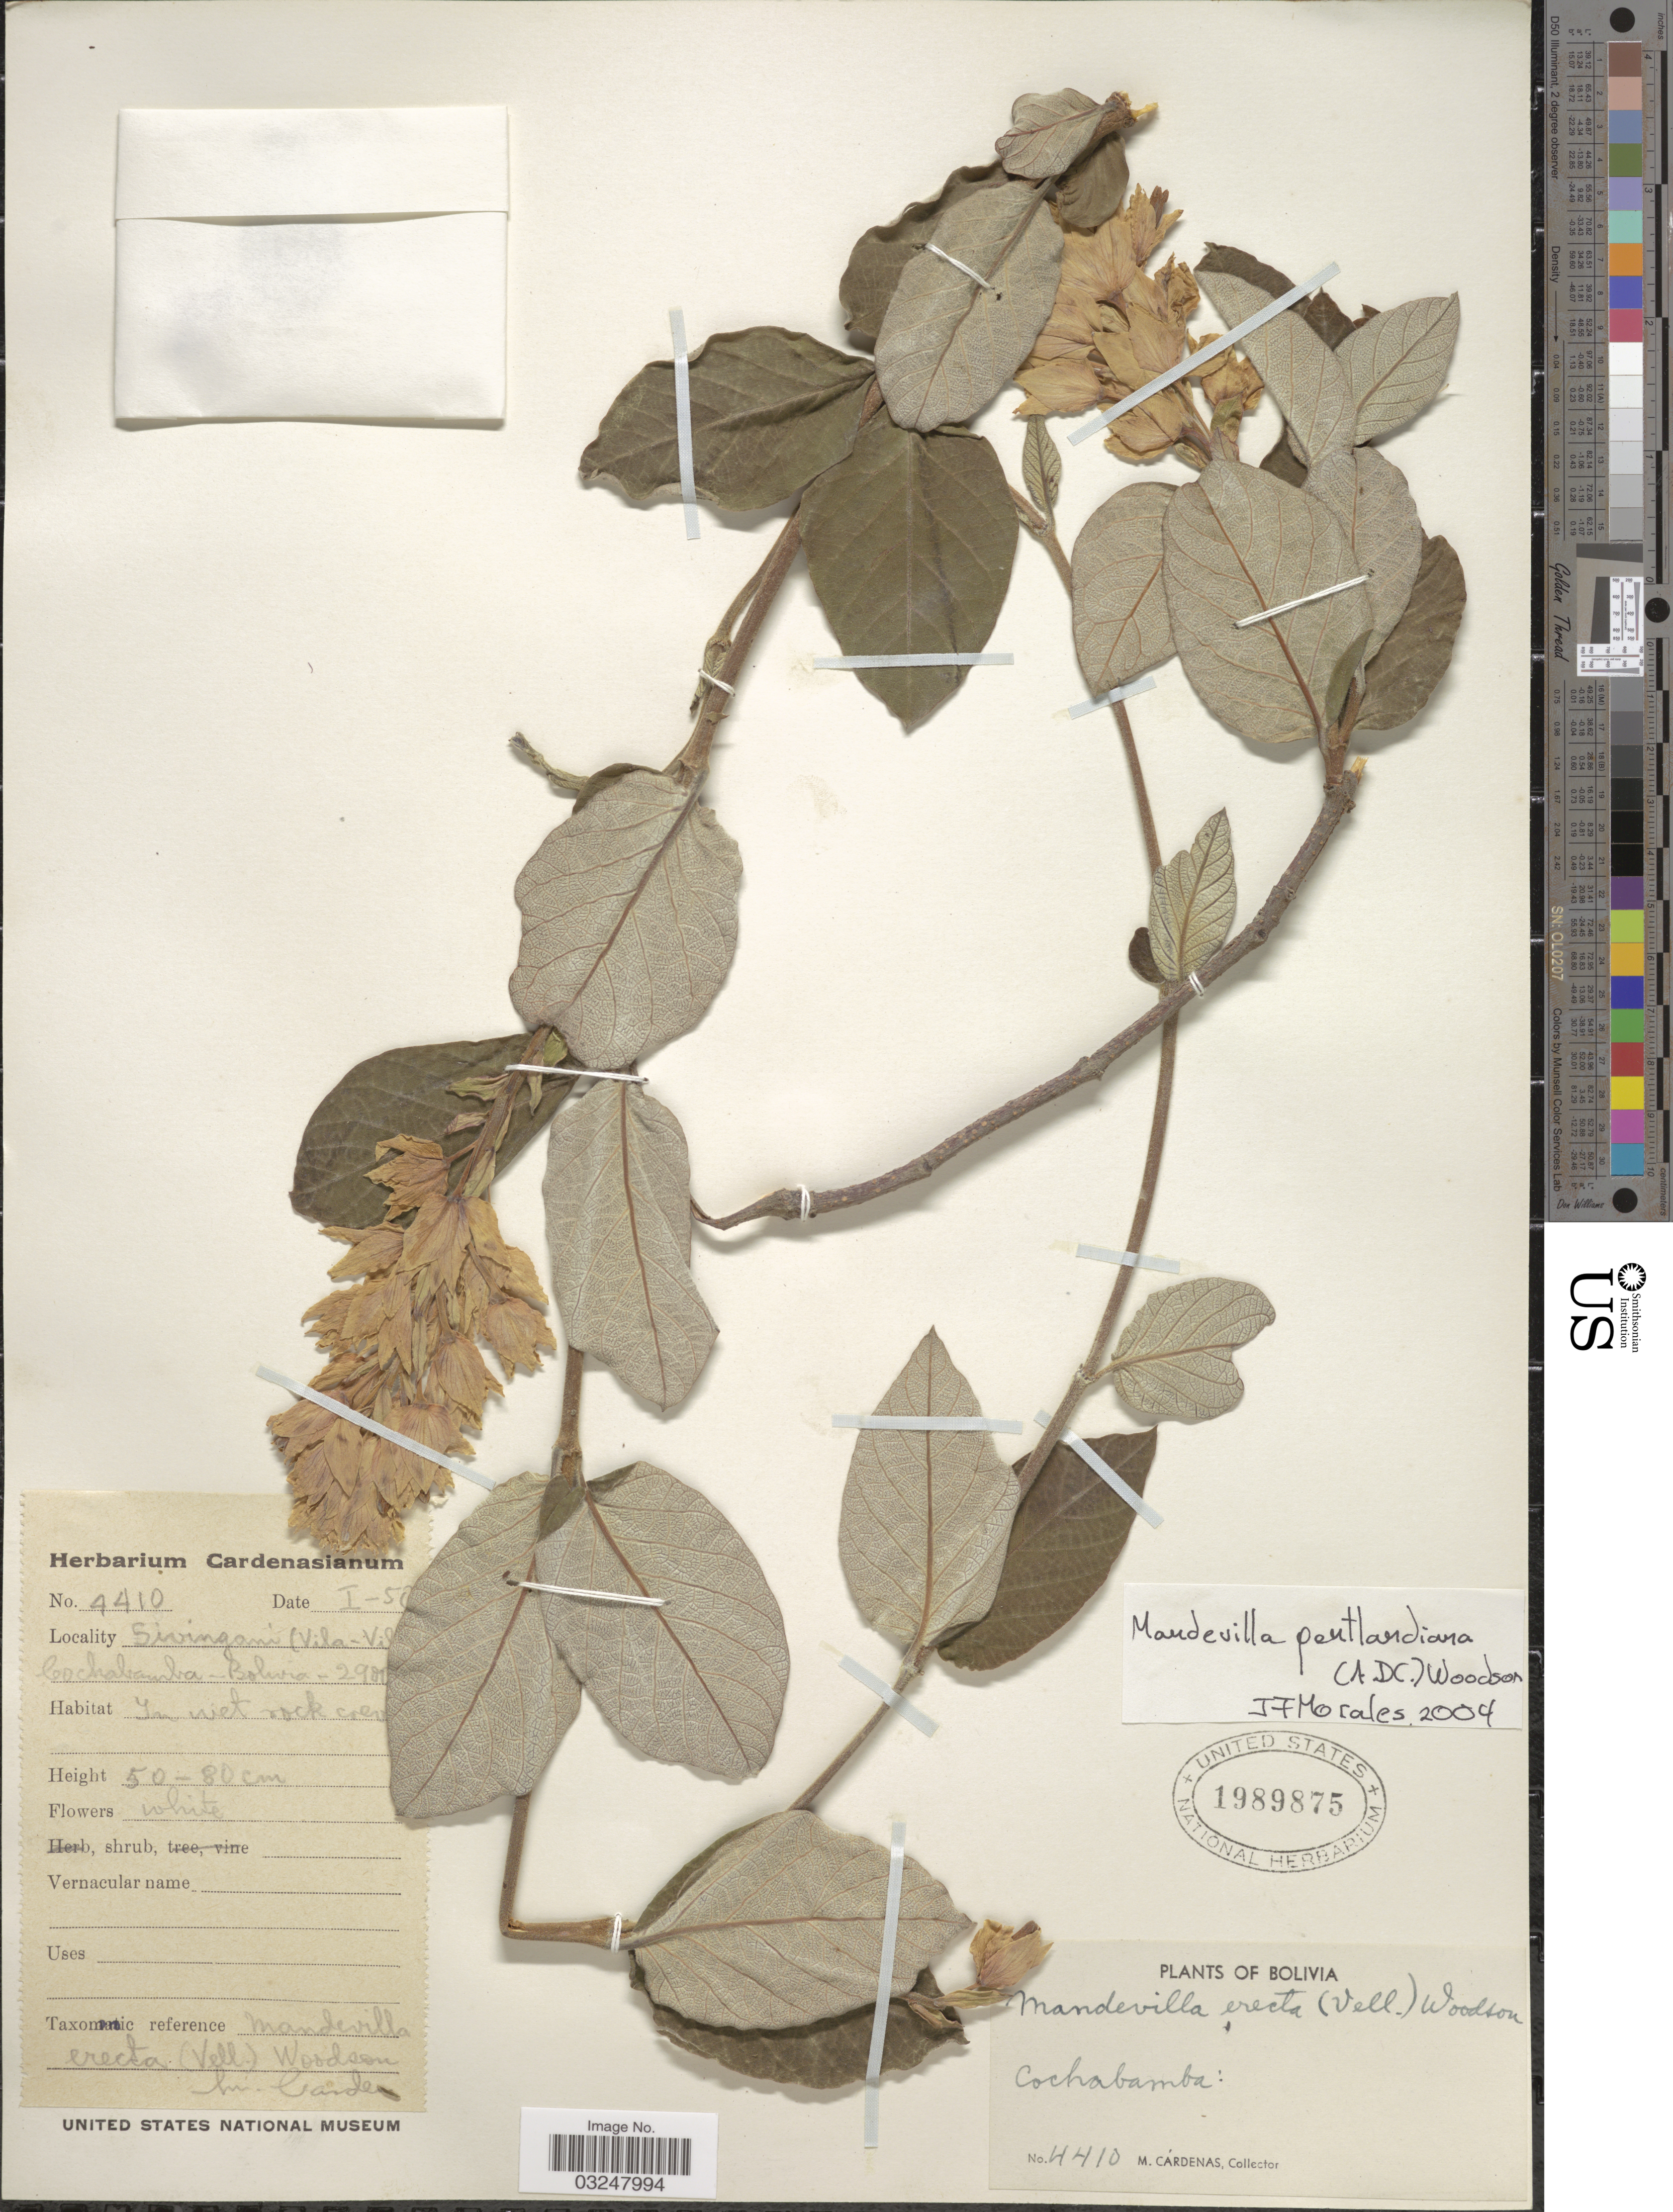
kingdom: Plantae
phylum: Tracheophyta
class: Magnoliopsida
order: Gentianales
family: Apocynaceae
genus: Mandevilla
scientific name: Mandevilla pentlandiana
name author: (DC.) Woodson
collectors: M. Cárdenas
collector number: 4410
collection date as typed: Transcribed d/m/y: /1/50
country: Bolivia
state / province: Cochabamba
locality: Sivingani (Vila-Vila) Cochabamba.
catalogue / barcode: US 1989875